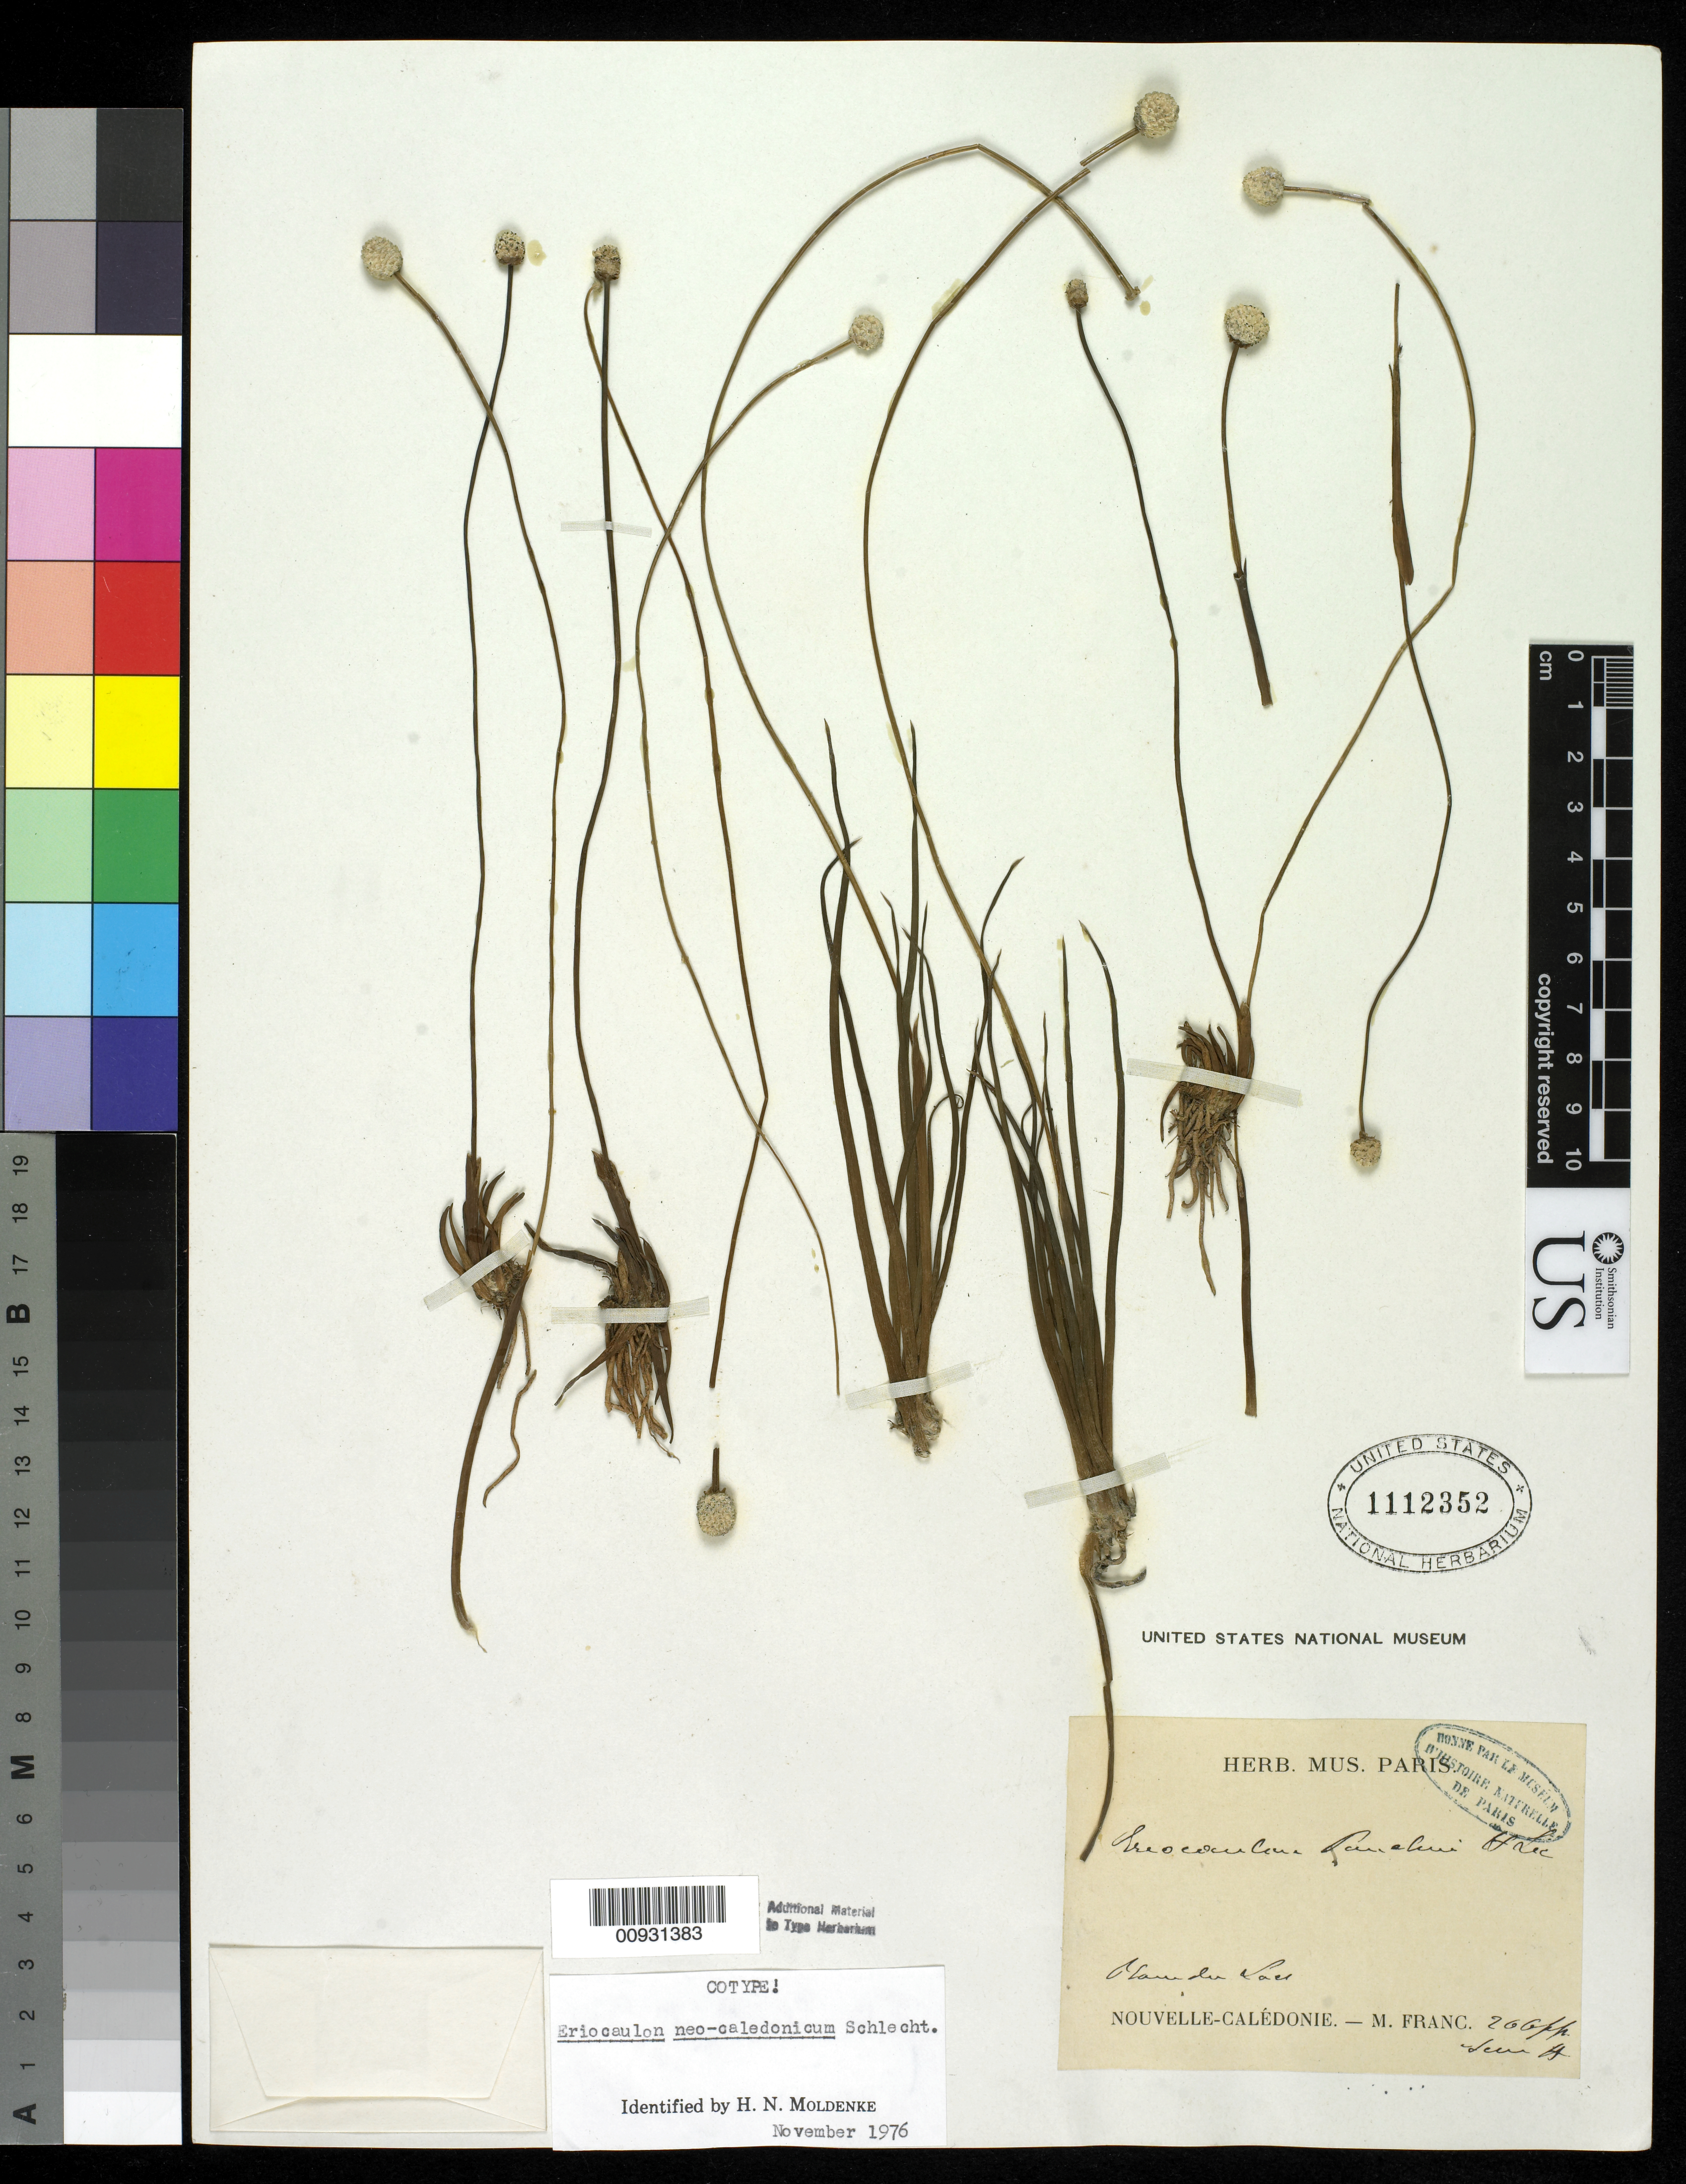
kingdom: Plantae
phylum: Tracheophyta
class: Liliopsida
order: Poales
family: Eriocaulaceae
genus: Eriocaulon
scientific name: Eriocaulon neocaledonicum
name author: Schltr.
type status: Syntype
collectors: I. Franc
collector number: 266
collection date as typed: Jan 1906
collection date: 1906-01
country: New Caledonia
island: New Caledonia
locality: Plaine des Lacs.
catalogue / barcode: US 1112352